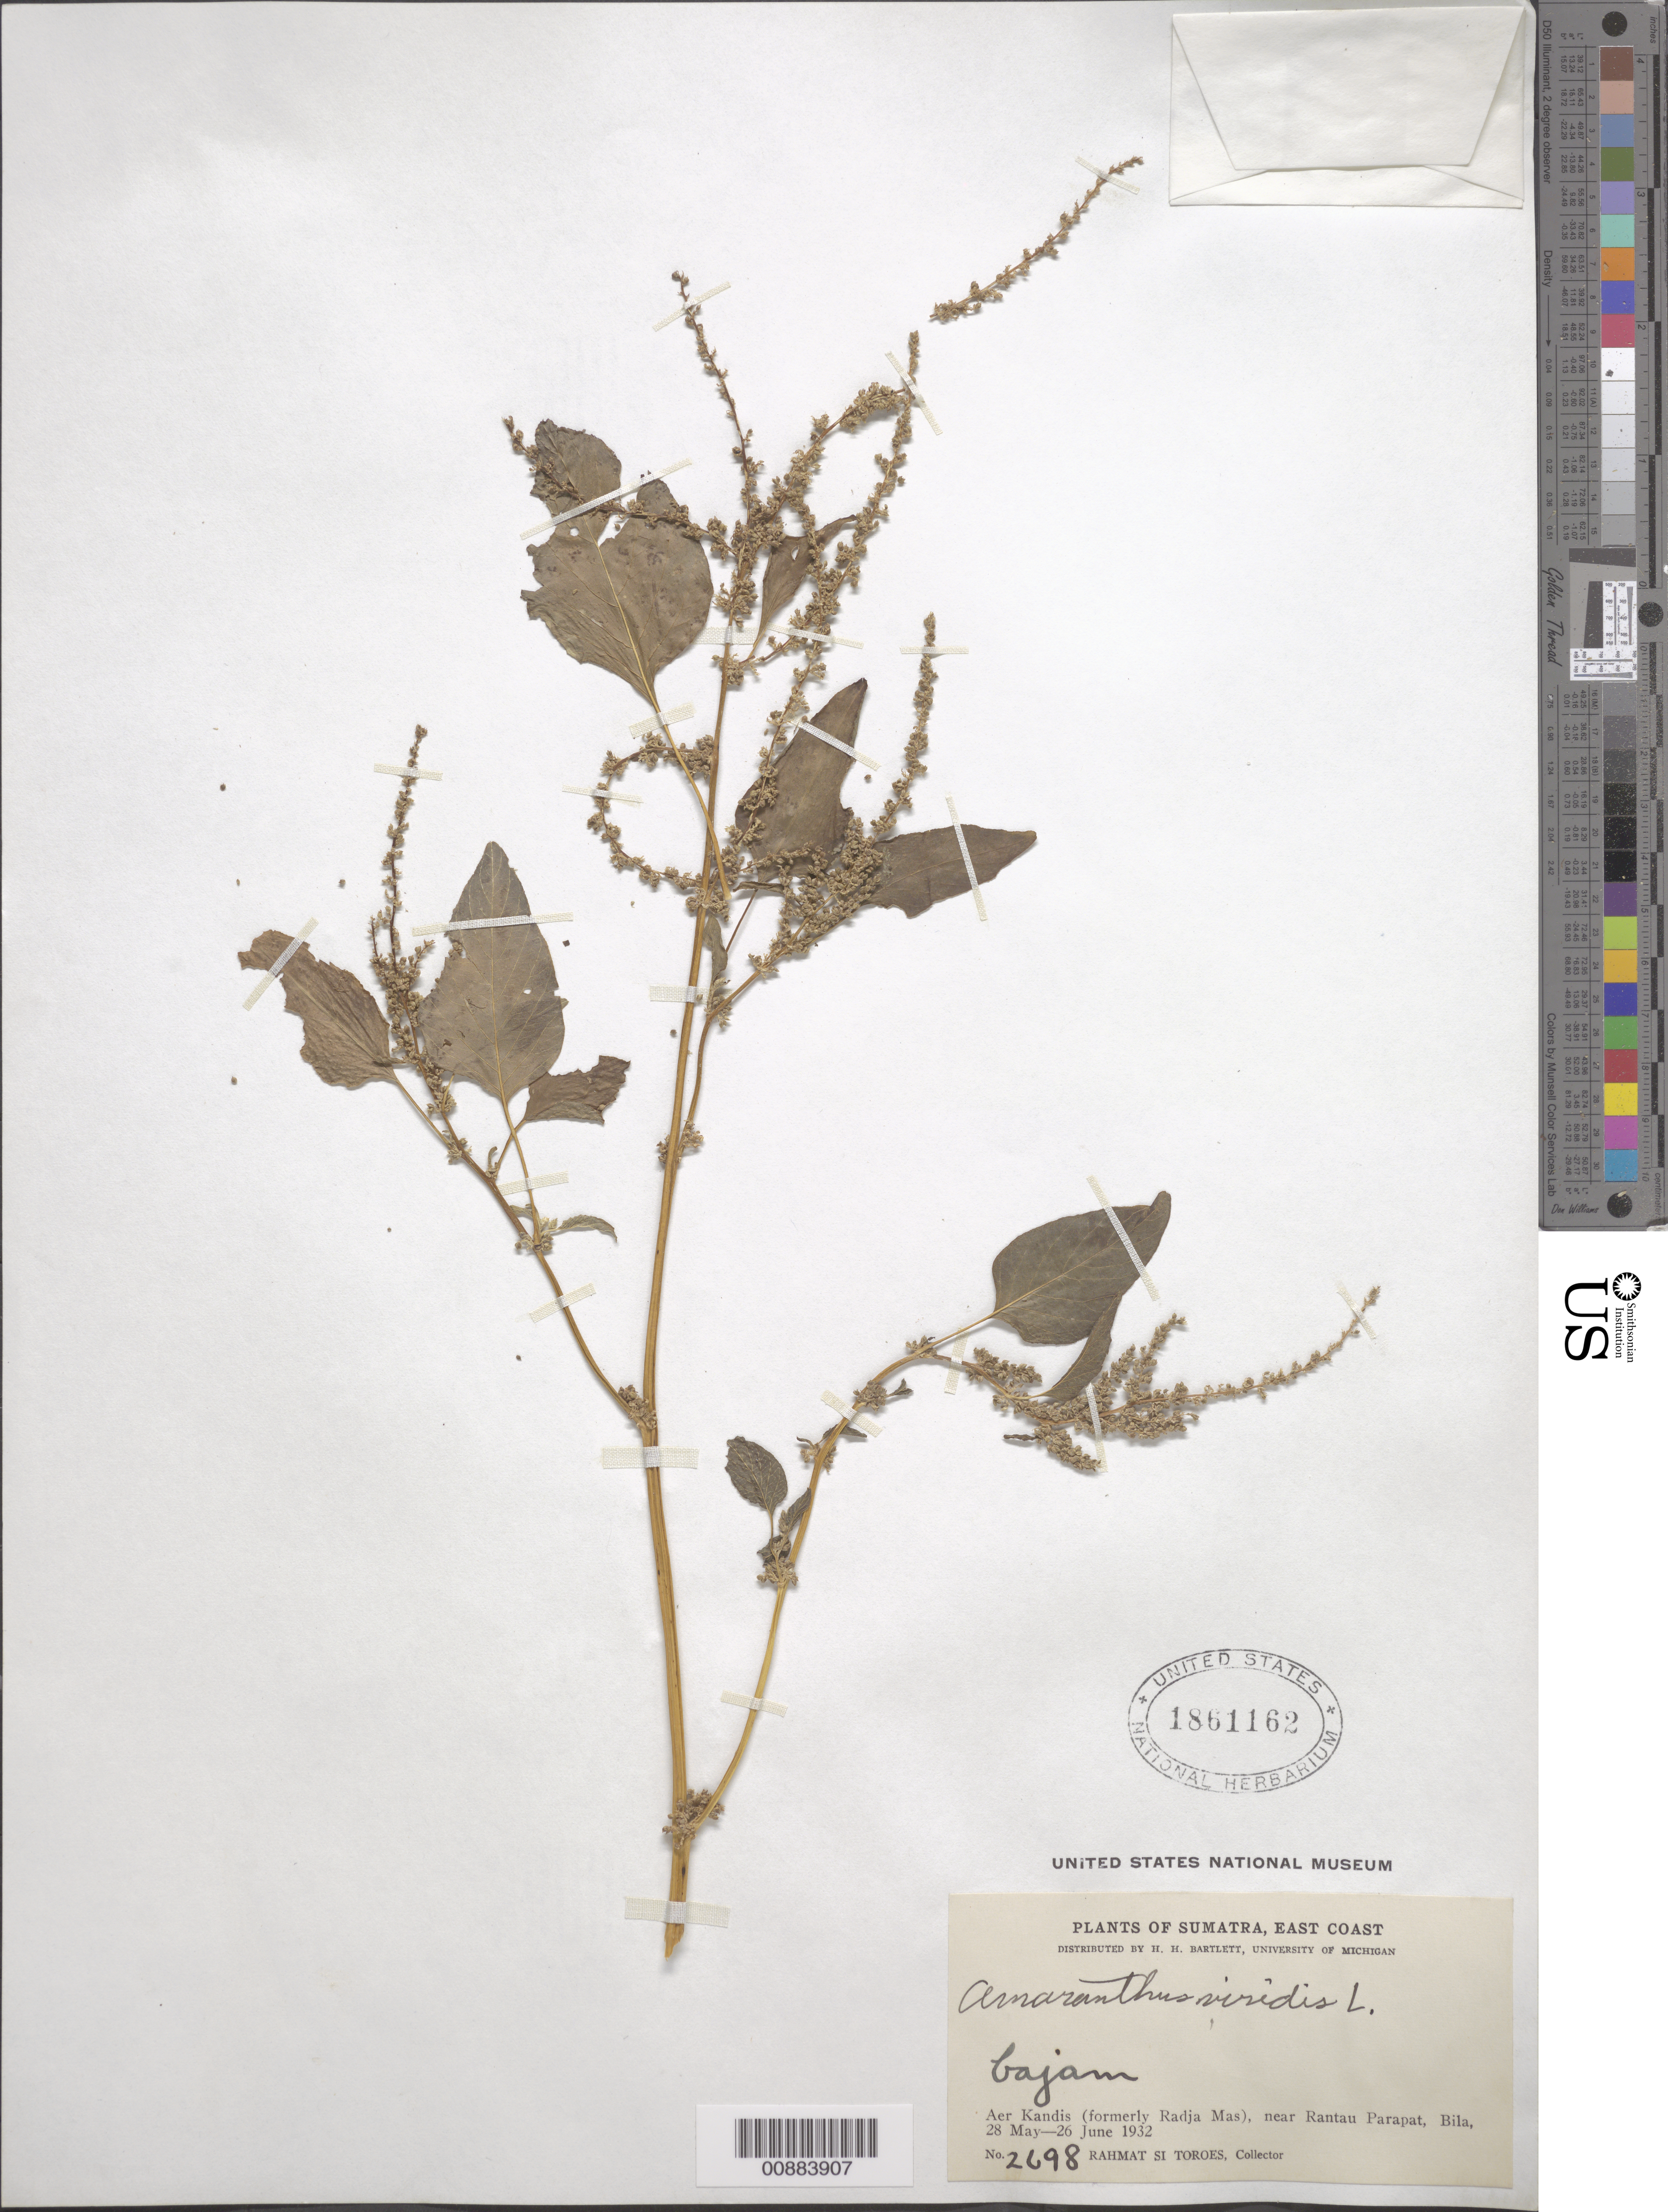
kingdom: Plantae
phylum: Tracheophyta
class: Magnoliopsida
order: Caryophyllales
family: Amaranthaceae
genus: Amaranthus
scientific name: Amaranthus viridis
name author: L.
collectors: Rahmat Si Boeea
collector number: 2698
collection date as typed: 28 May 1932 to 26 Jun 1932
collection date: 1932-05-28/1932-06-26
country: Indonesia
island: Sumatra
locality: Aer Kandis (formerly Radja Mas), near Rantau Parapat, Bila.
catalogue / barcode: US 1861162